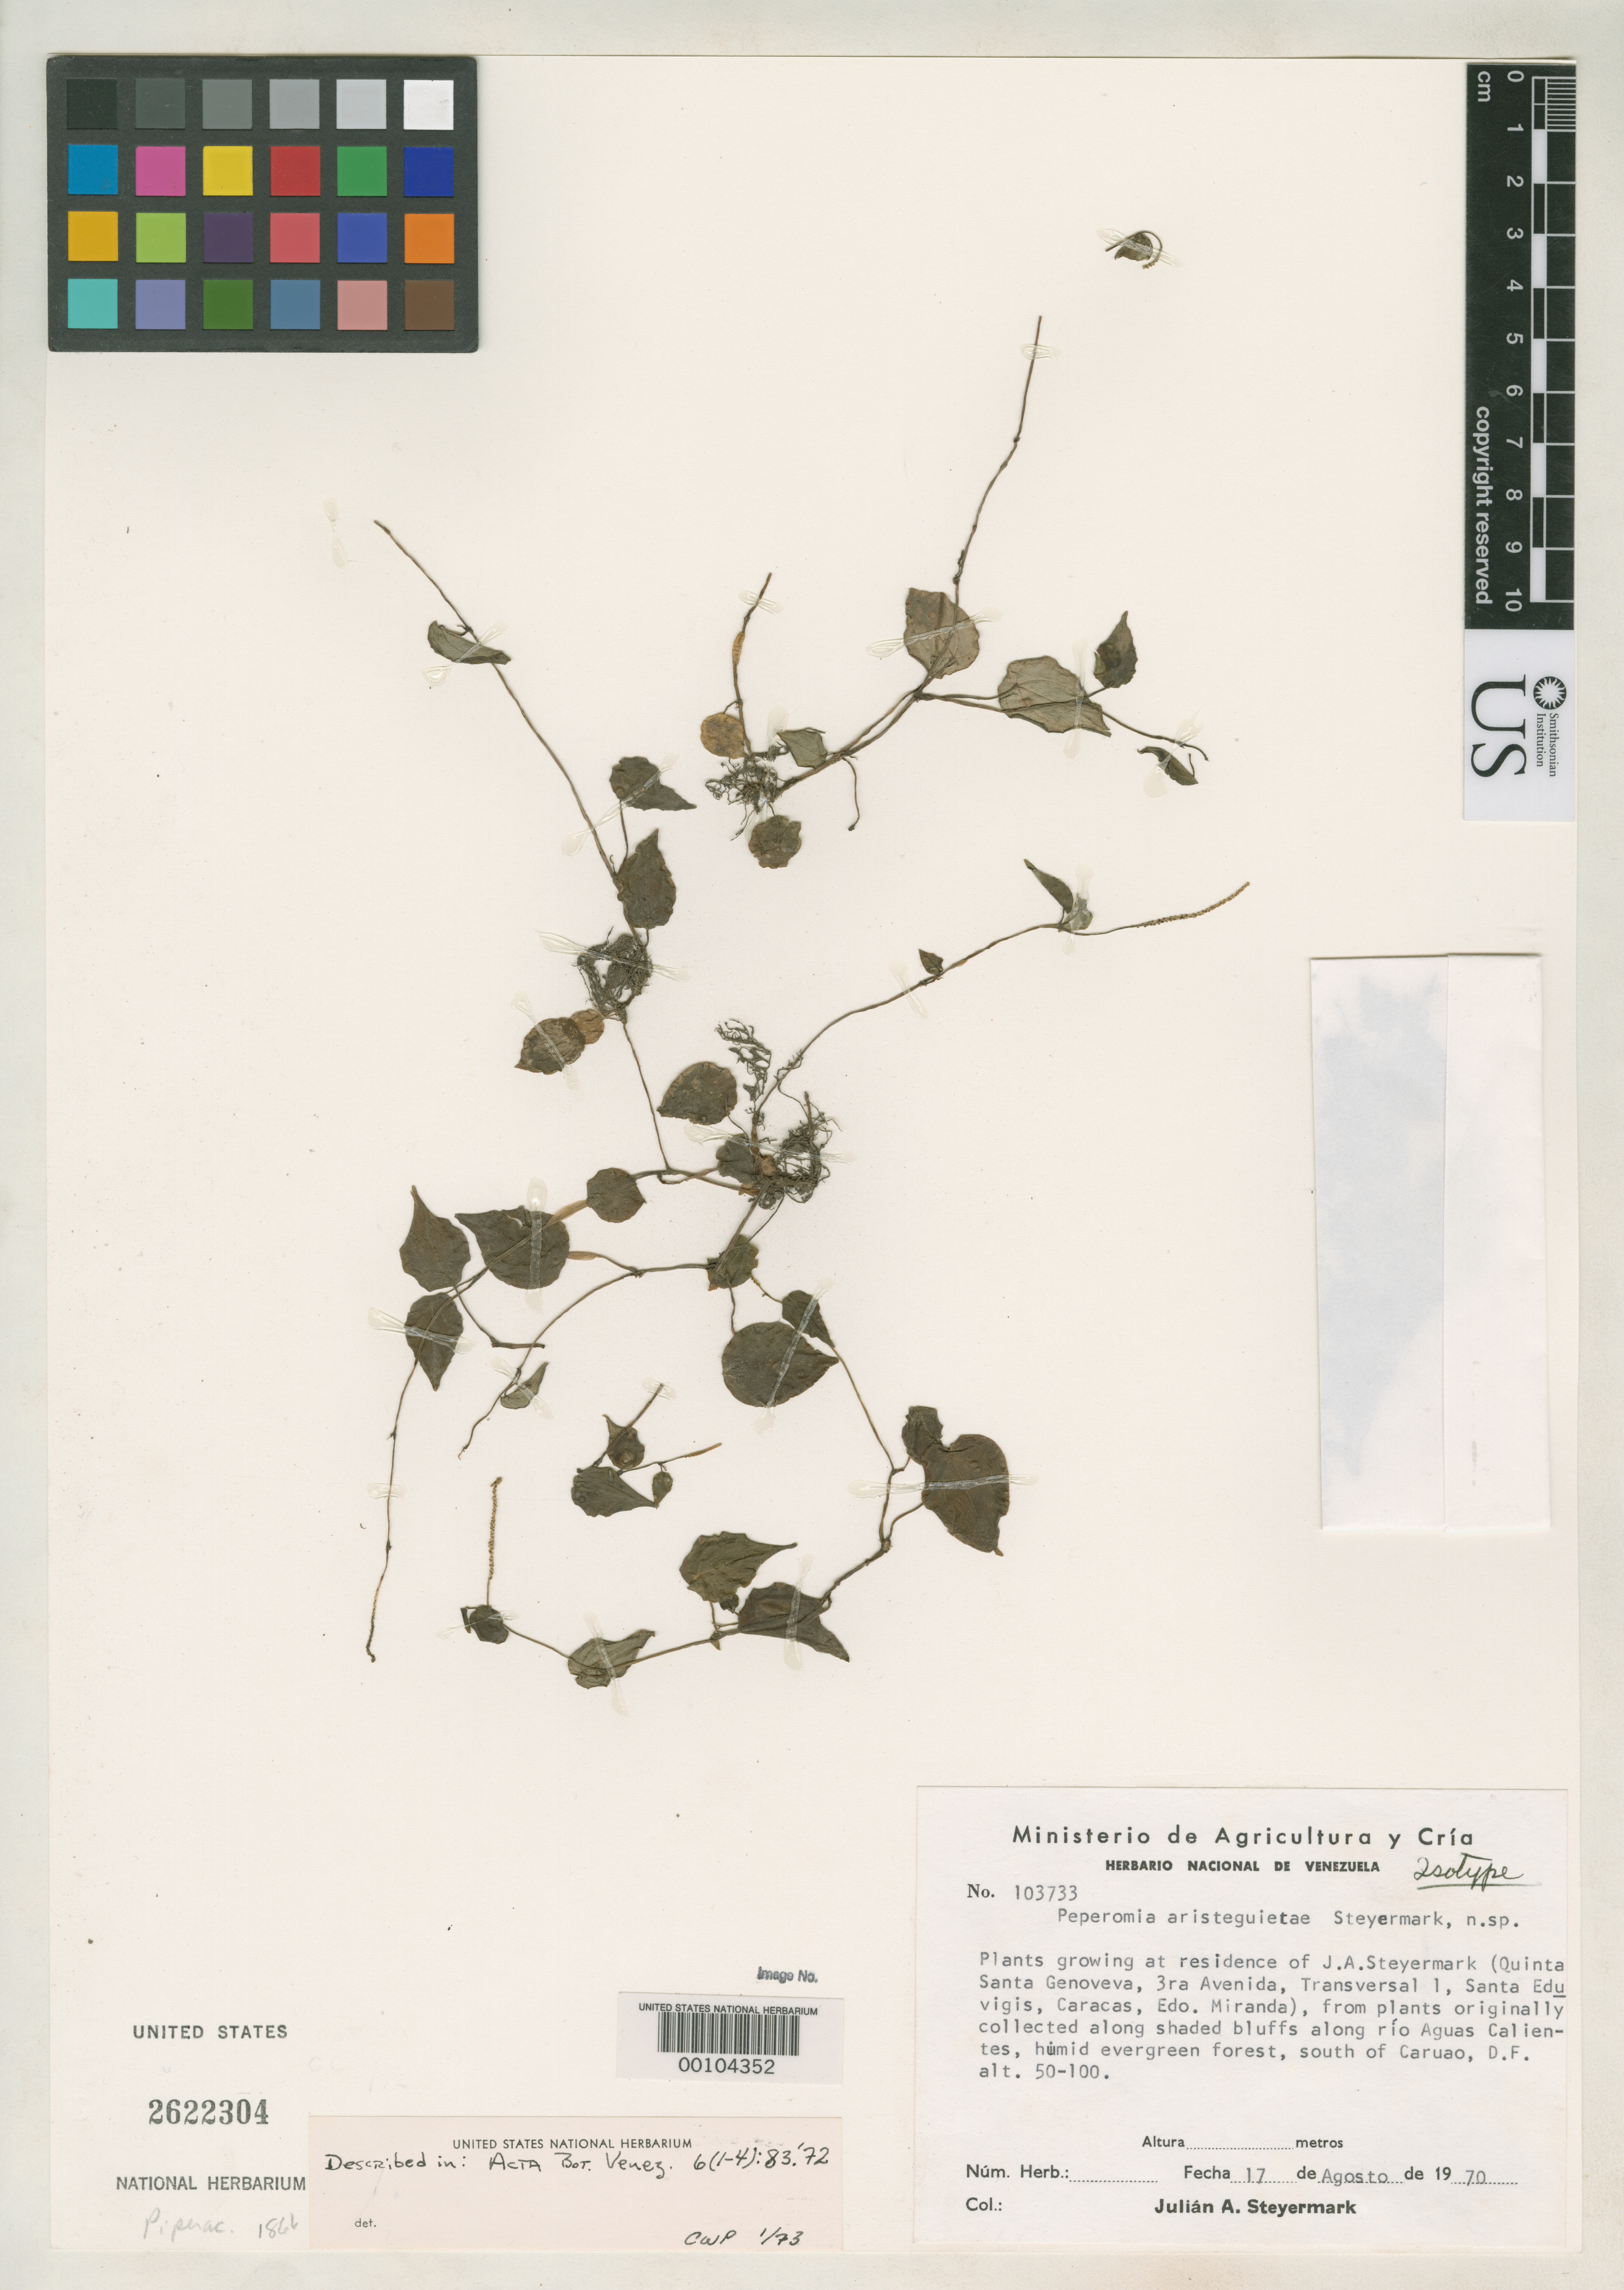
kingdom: Plantae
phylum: Tracheophyta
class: Magnoliopsida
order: Piperales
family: Piperaceae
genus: Peperomia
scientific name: Peperomia aristeguietae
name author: Steyerm.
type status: Isotype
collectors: J. Steyermark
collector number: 103733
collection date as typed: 17 Aug 1970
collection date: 1970-08-17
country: Venezuela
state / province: Distrito Federal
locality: Rio Aguas Calientes, south of Curuao. (cultivated at Steyermark's home in Caracas).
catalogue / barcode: US 2622304